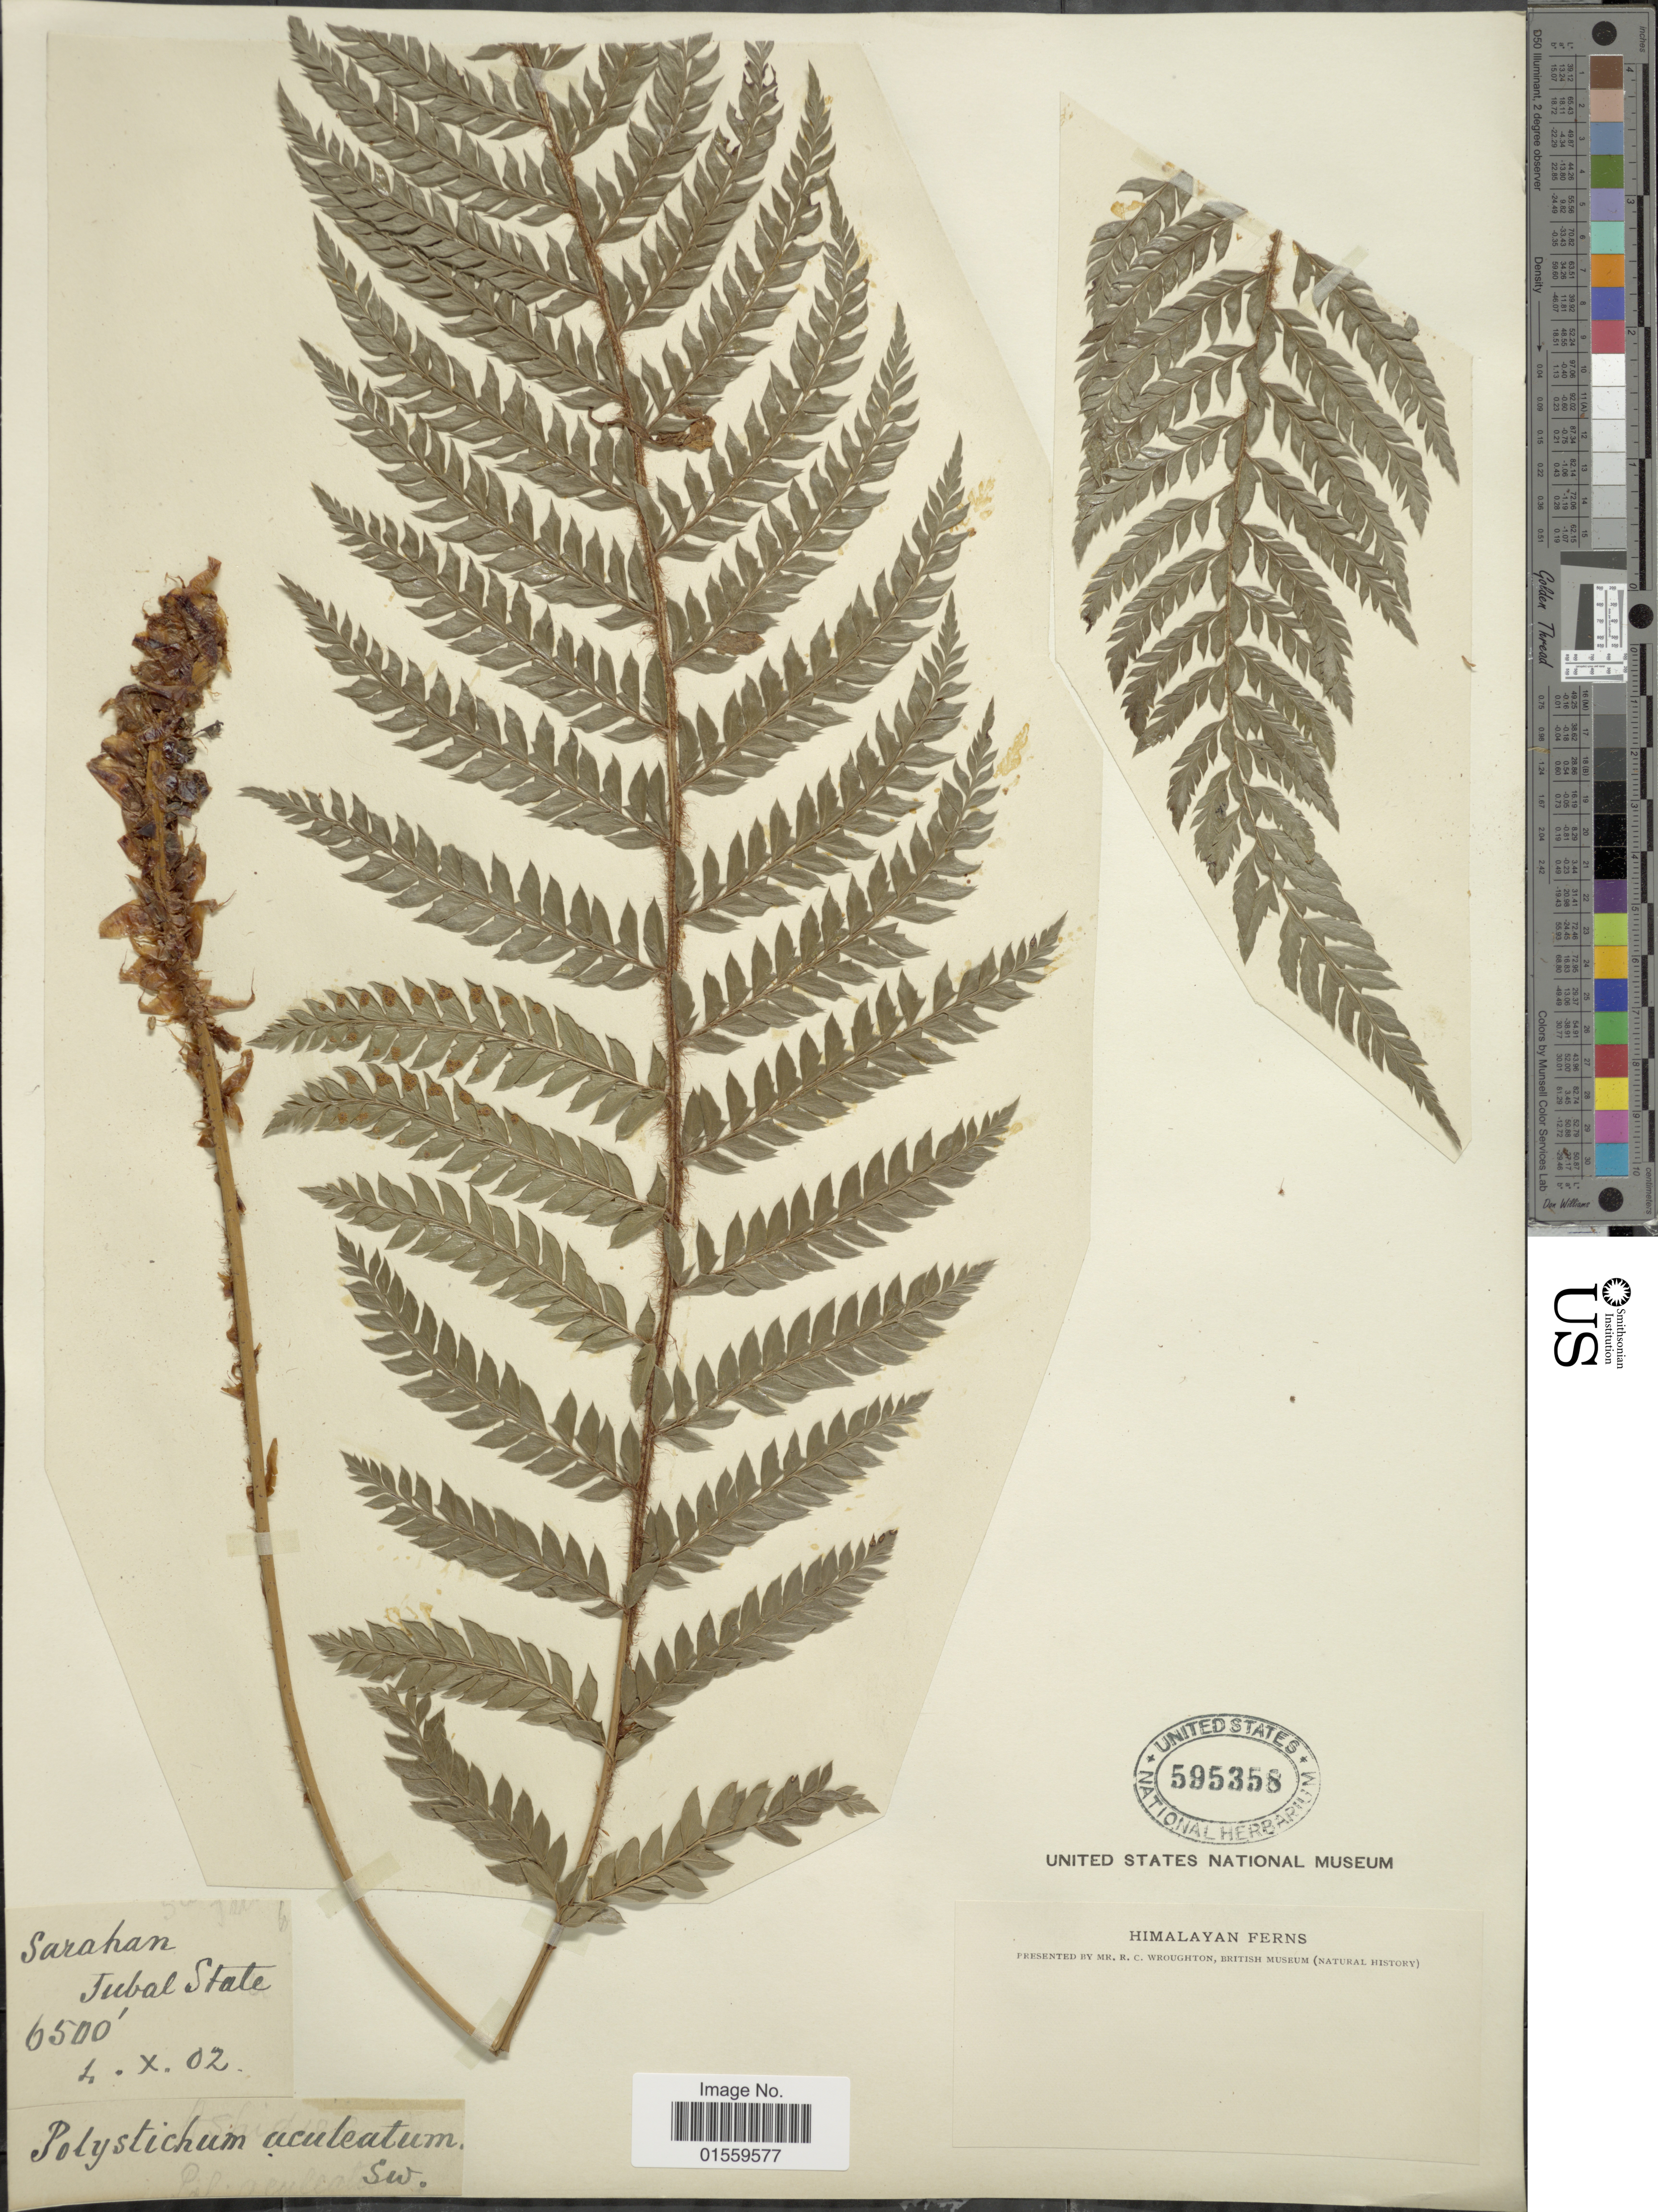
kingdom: Plantae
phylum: Tracheophyta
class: Polypodiopsida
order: Polypodiales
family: Dryopteridaceae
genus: Polystichum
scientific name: Polystichum setiferum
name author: (Forssk.) Moore ex Woynar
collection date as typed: Transcribed d/m/y: 4/10/2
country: India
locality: Himalaya, Sarahan, Tubal State.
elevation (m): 1981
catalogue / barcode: US 595358